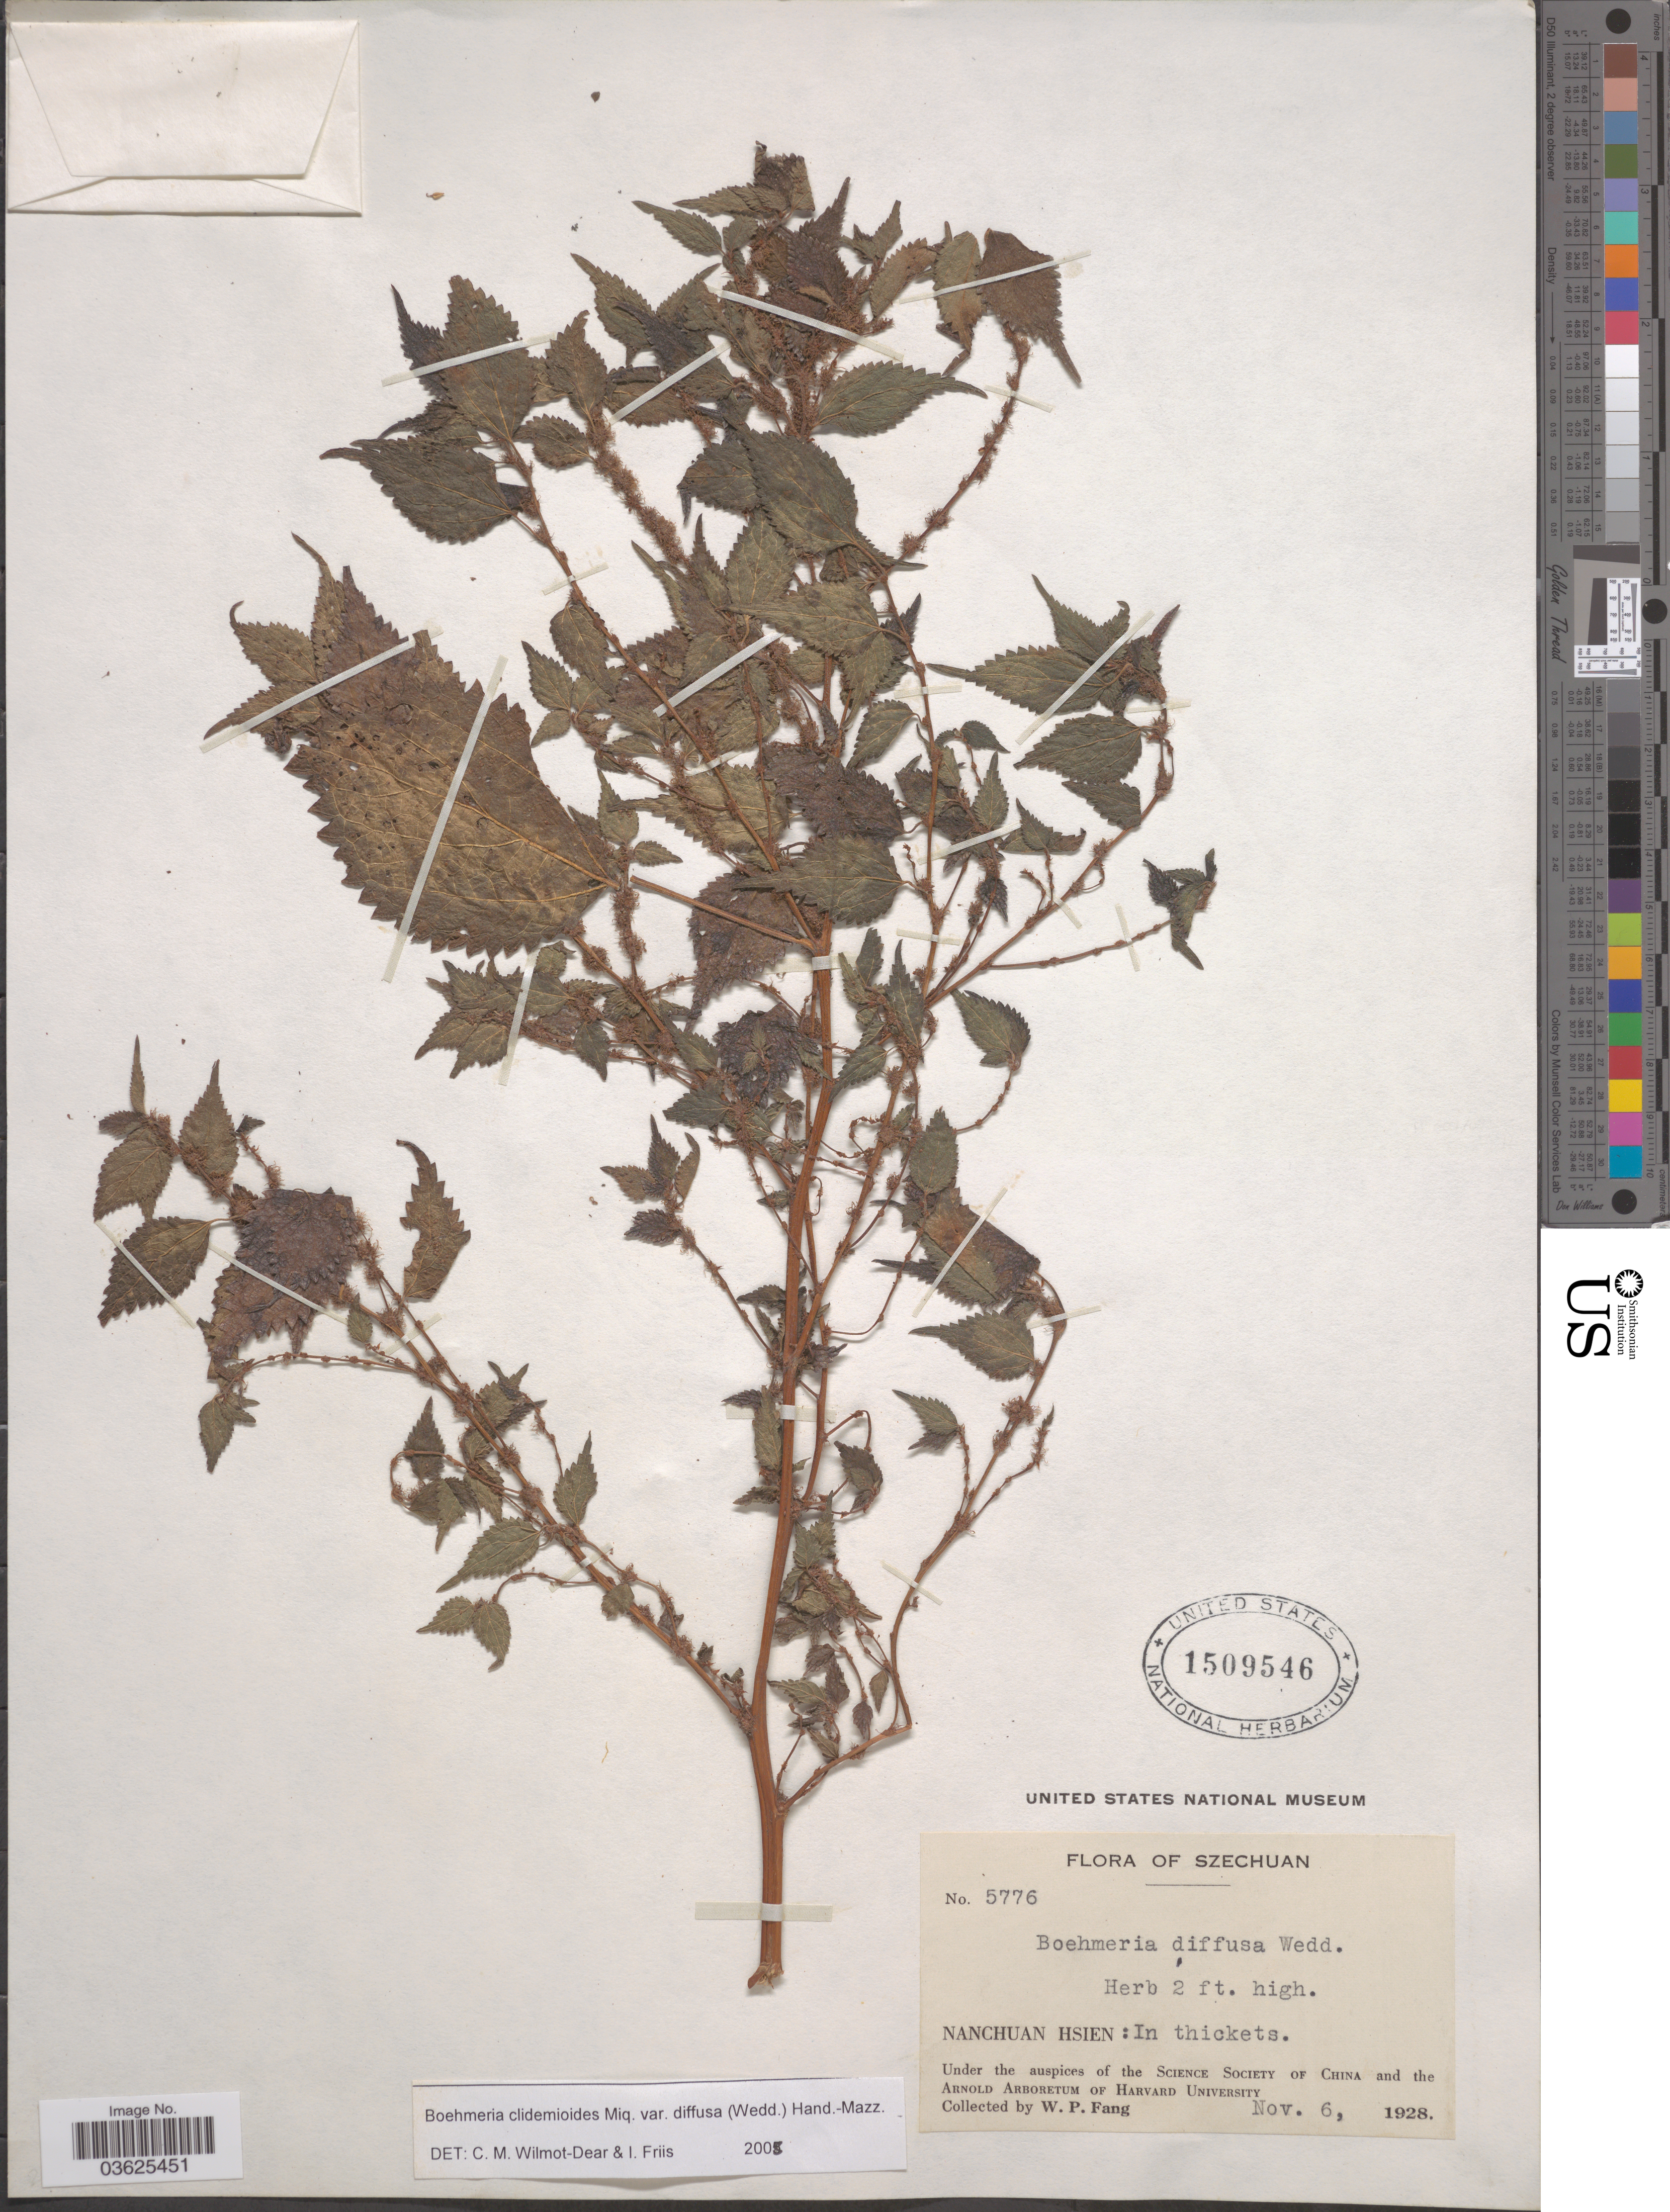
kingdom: Plantae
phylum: Tracheophyta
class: Magnoliopsida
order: Rosales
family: Urticaceae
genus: Boehmeria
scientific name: Boehmeria diffusa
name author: Wedd.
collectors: W. P. Fang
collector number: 5776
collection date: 1928-11-06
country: China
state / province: Sichuan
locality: Szechuan. Nanchuan Hsien.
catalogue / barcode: US 1509546